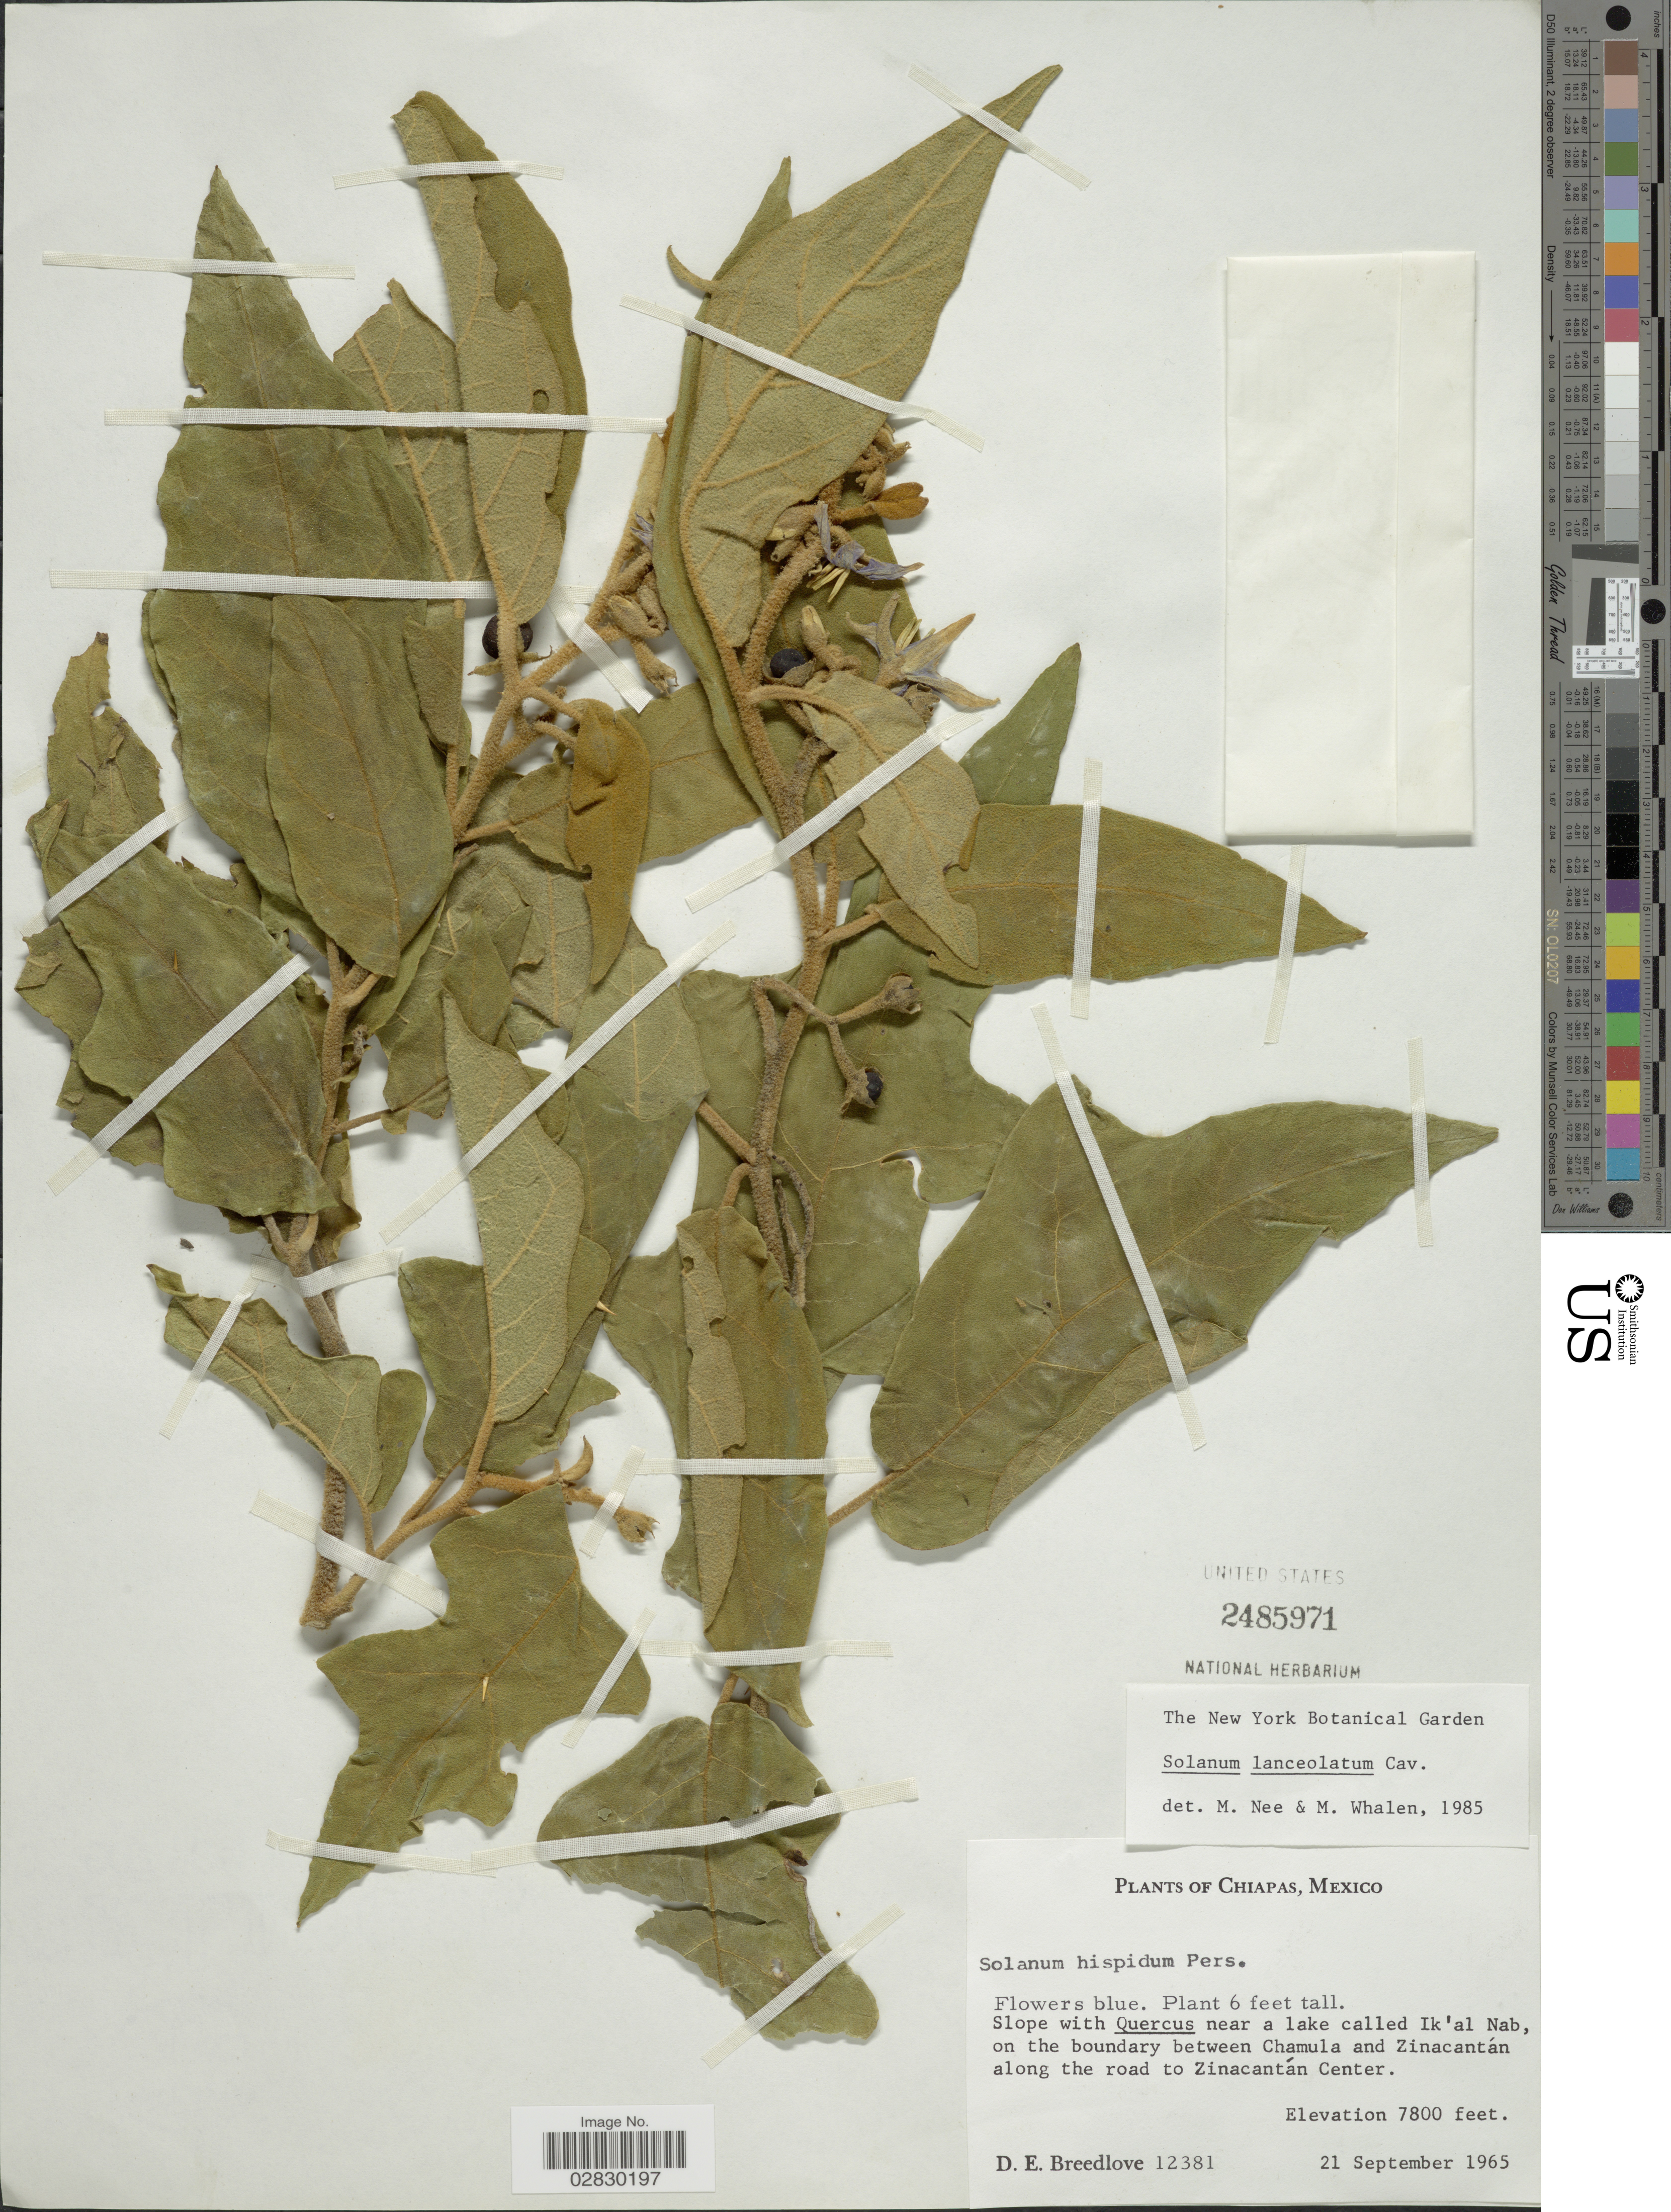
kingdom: Plantae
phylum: Tracheophyta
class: Magnoliopsida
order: Solanales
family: Solanaceae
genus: Solanum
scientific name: Solanum lanceolatum Berthault, nom. illeg.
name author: Berthault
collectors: D. E. Breedlove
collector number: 12381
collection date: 1965-09-21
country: Mexico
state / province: Chiapas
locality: Near a lake called Ik'al Nab, on the boundary between Chamula and Zinacantán along the road to Zinacantán Center.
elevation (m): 2377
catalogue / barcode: US 2485971